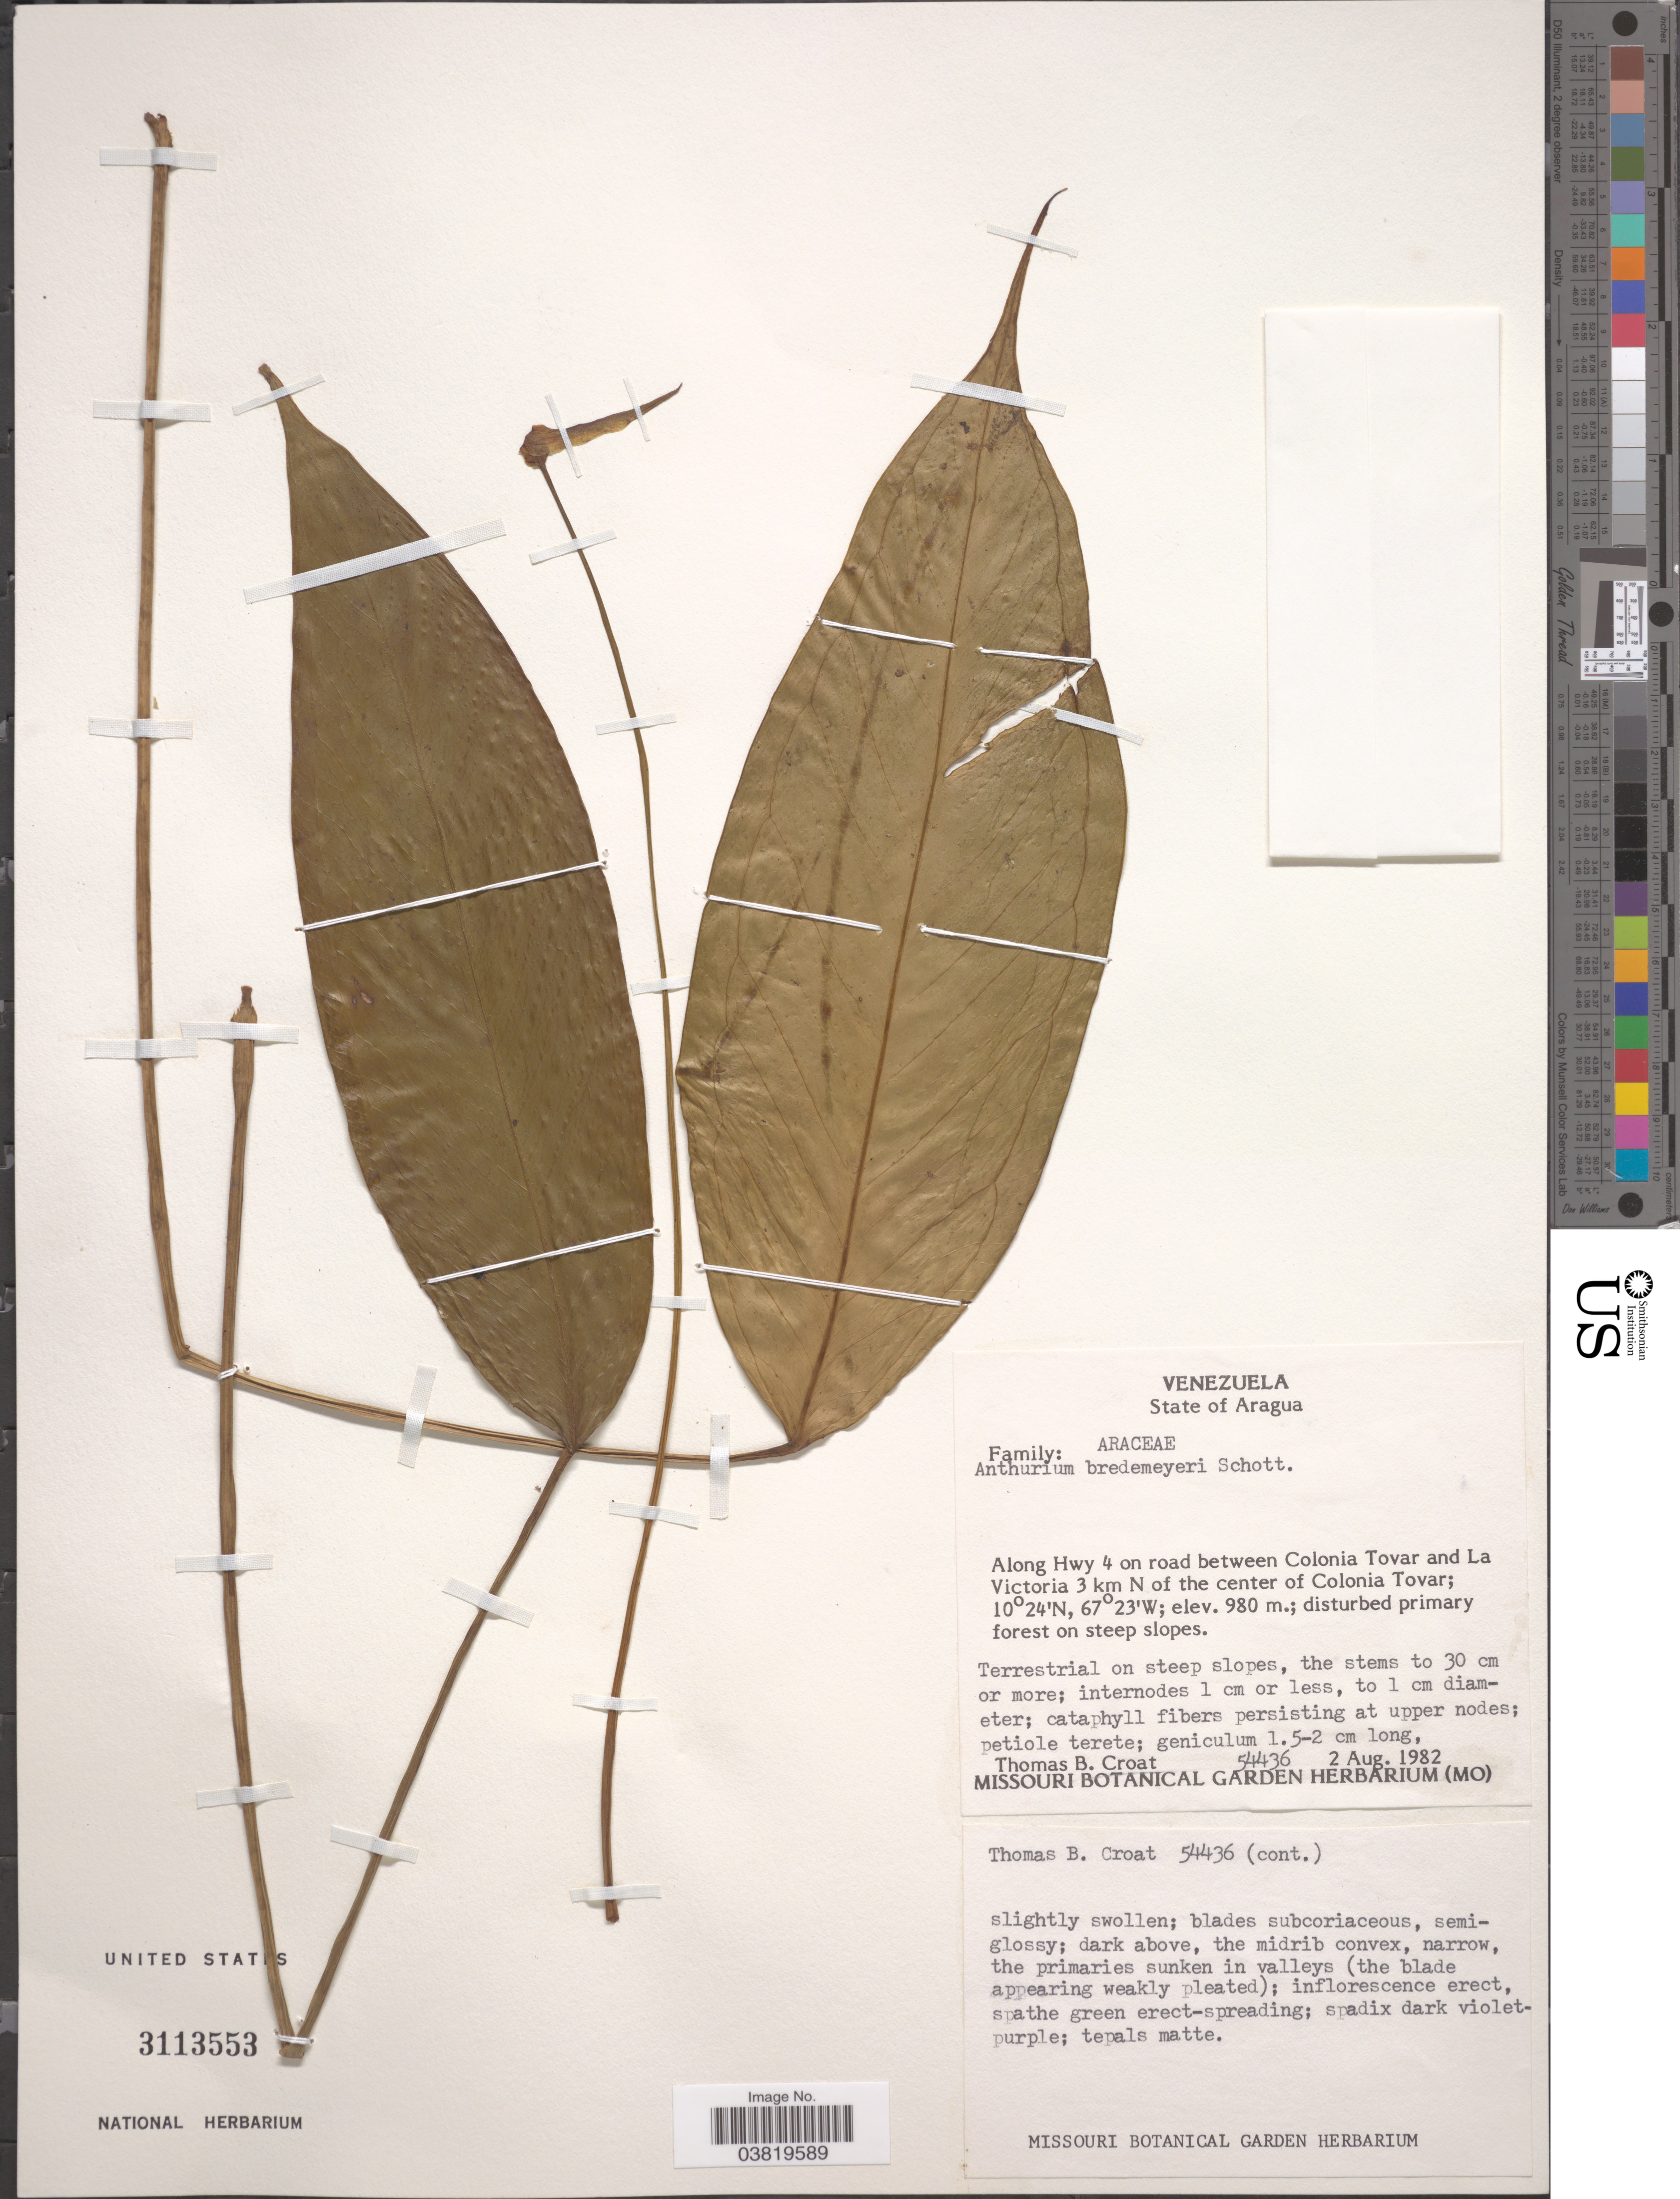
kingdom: Plantae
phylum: Tracheophyta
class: Liliopsida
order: Alismatales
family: Araceae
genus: Anthurium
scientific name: Anthurium bredemeyeri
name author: Schott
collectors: T. B. Croat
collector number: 54436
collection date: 1982-08-02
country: Venezuela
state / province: Aragua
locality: Along Hwy 4 on road between Colonia Tovar and La Victoria 3 km N of the center of Colonia Tovar.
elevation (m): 980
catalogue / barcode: US 3113553